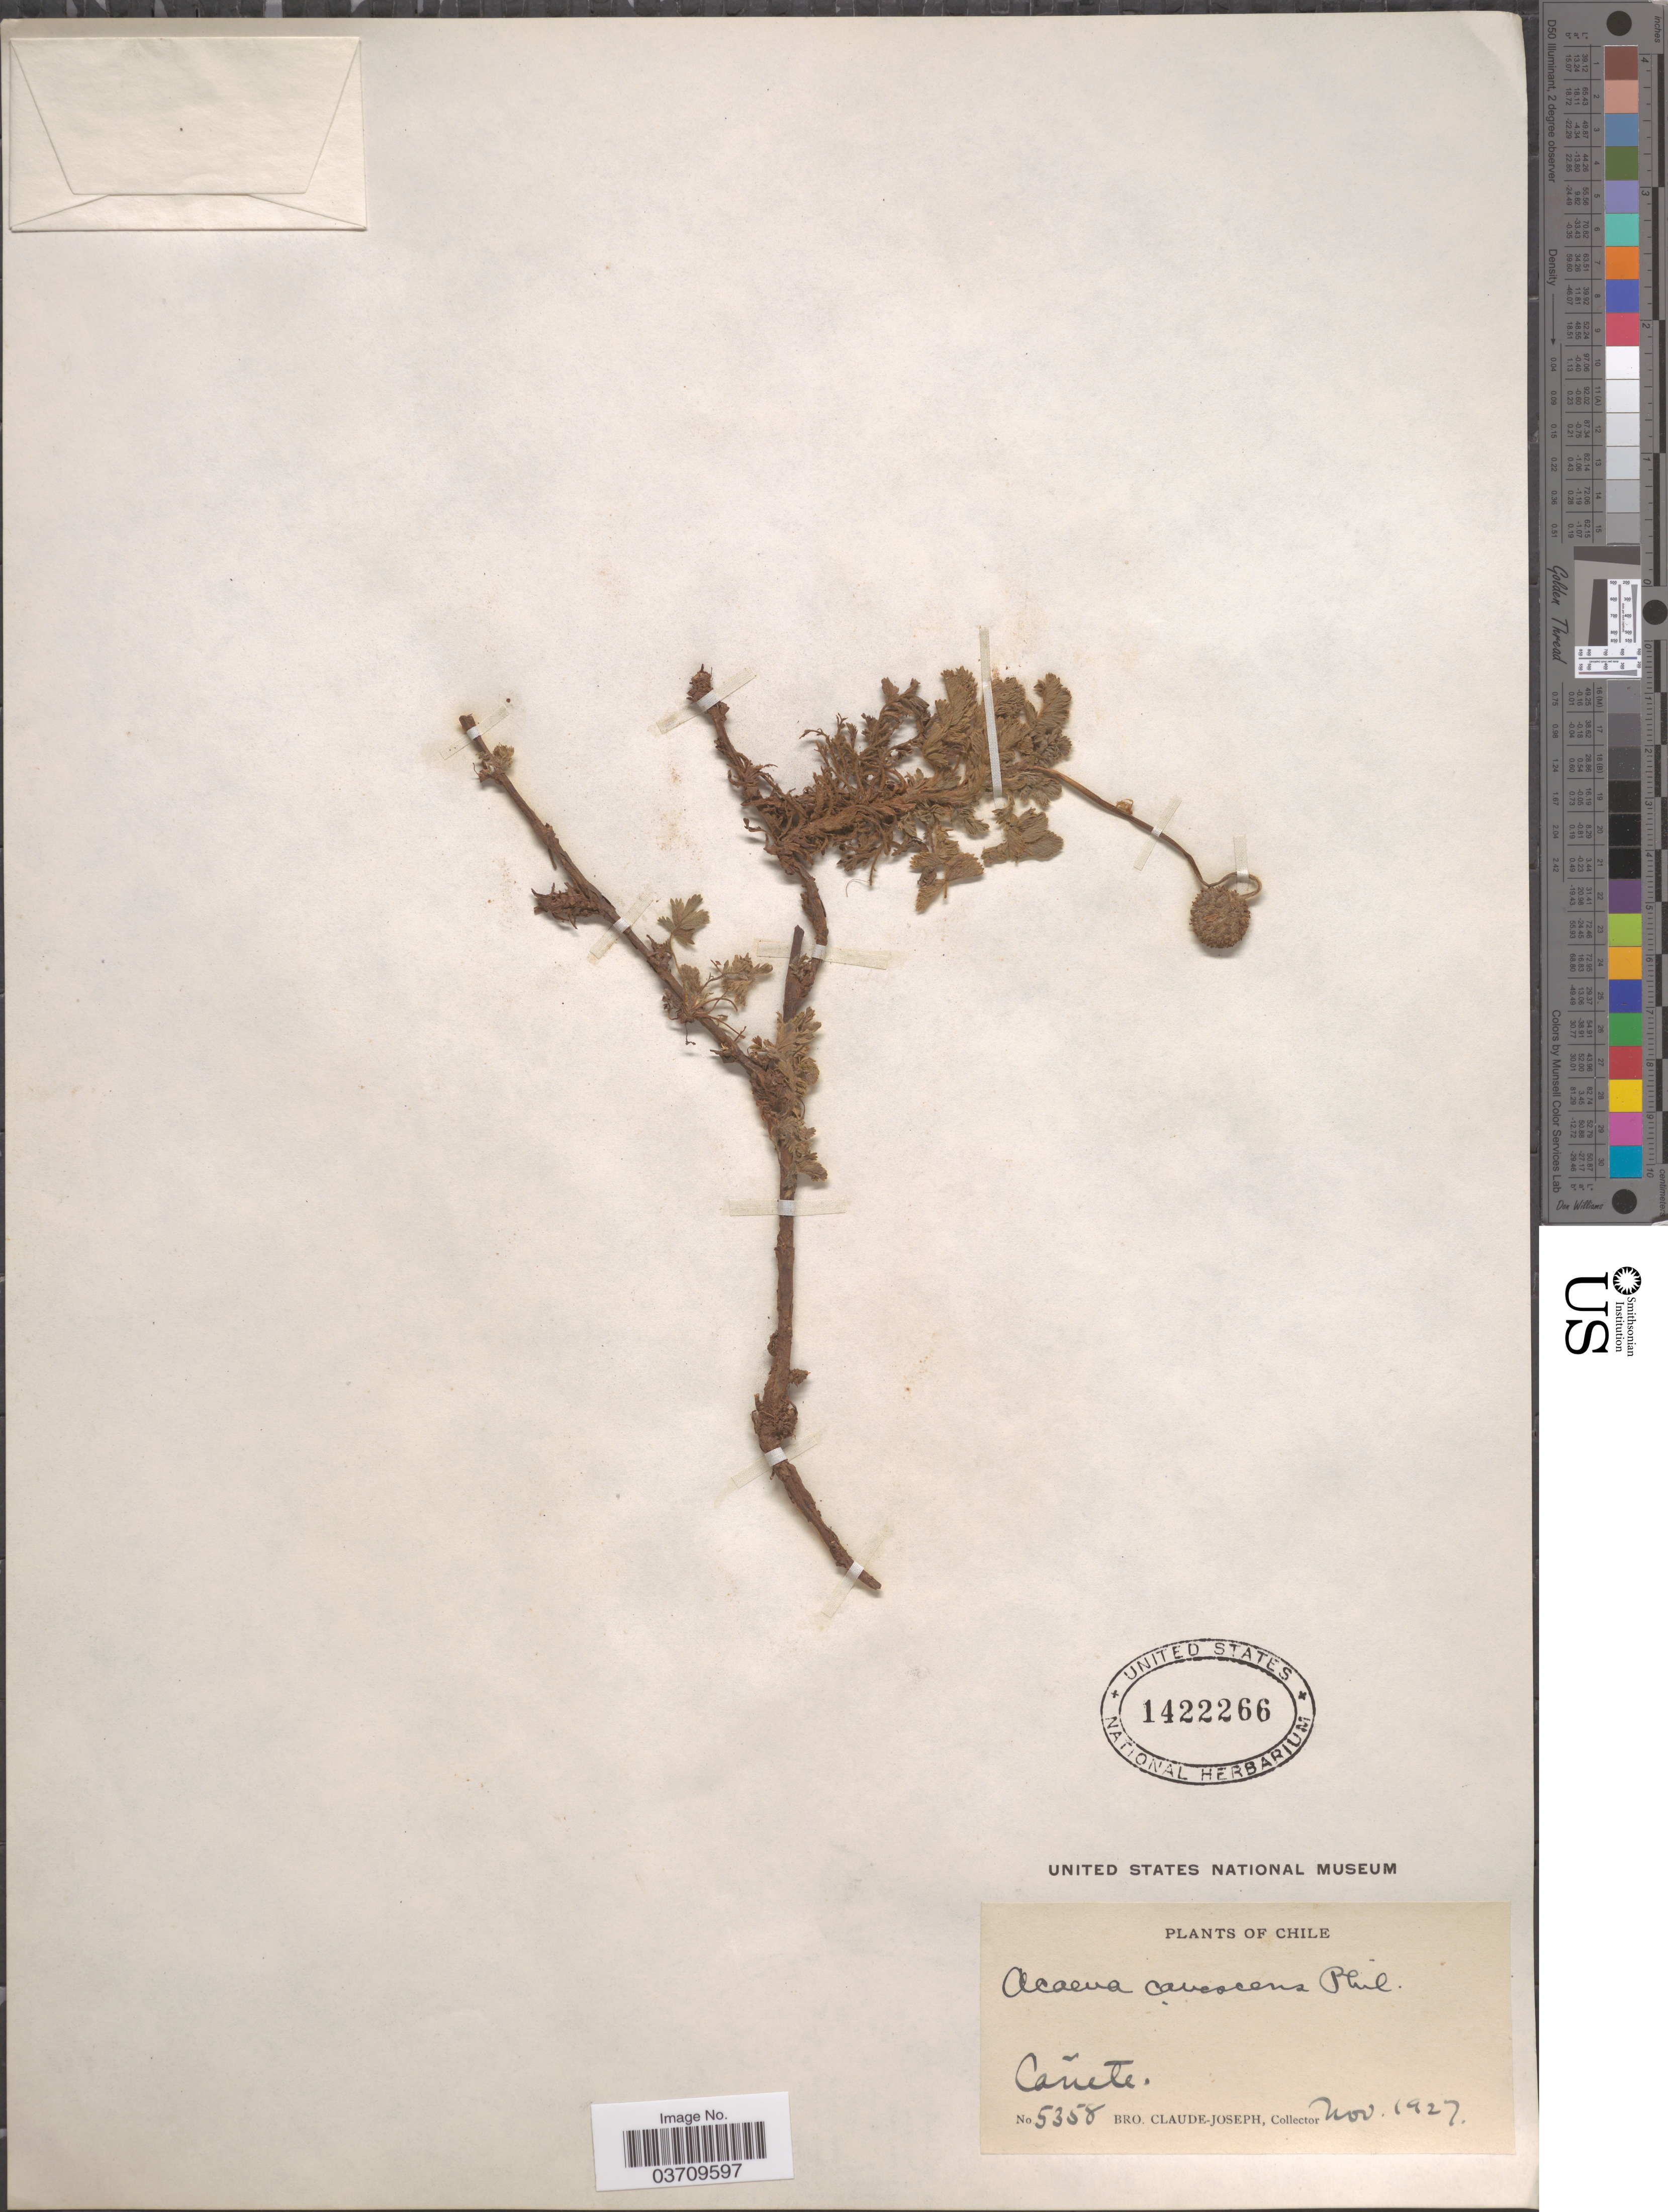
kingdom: Plantae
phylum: Tracheophyta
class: Magnoliopsida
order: Rosales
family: Rosaceae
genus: Acaena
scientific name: Acaena magellanica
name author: Vahl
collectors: Bro. Claude-Joseph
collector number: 5358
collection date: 1927-11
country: Chile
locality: Cañete.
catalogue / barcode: US 1422266